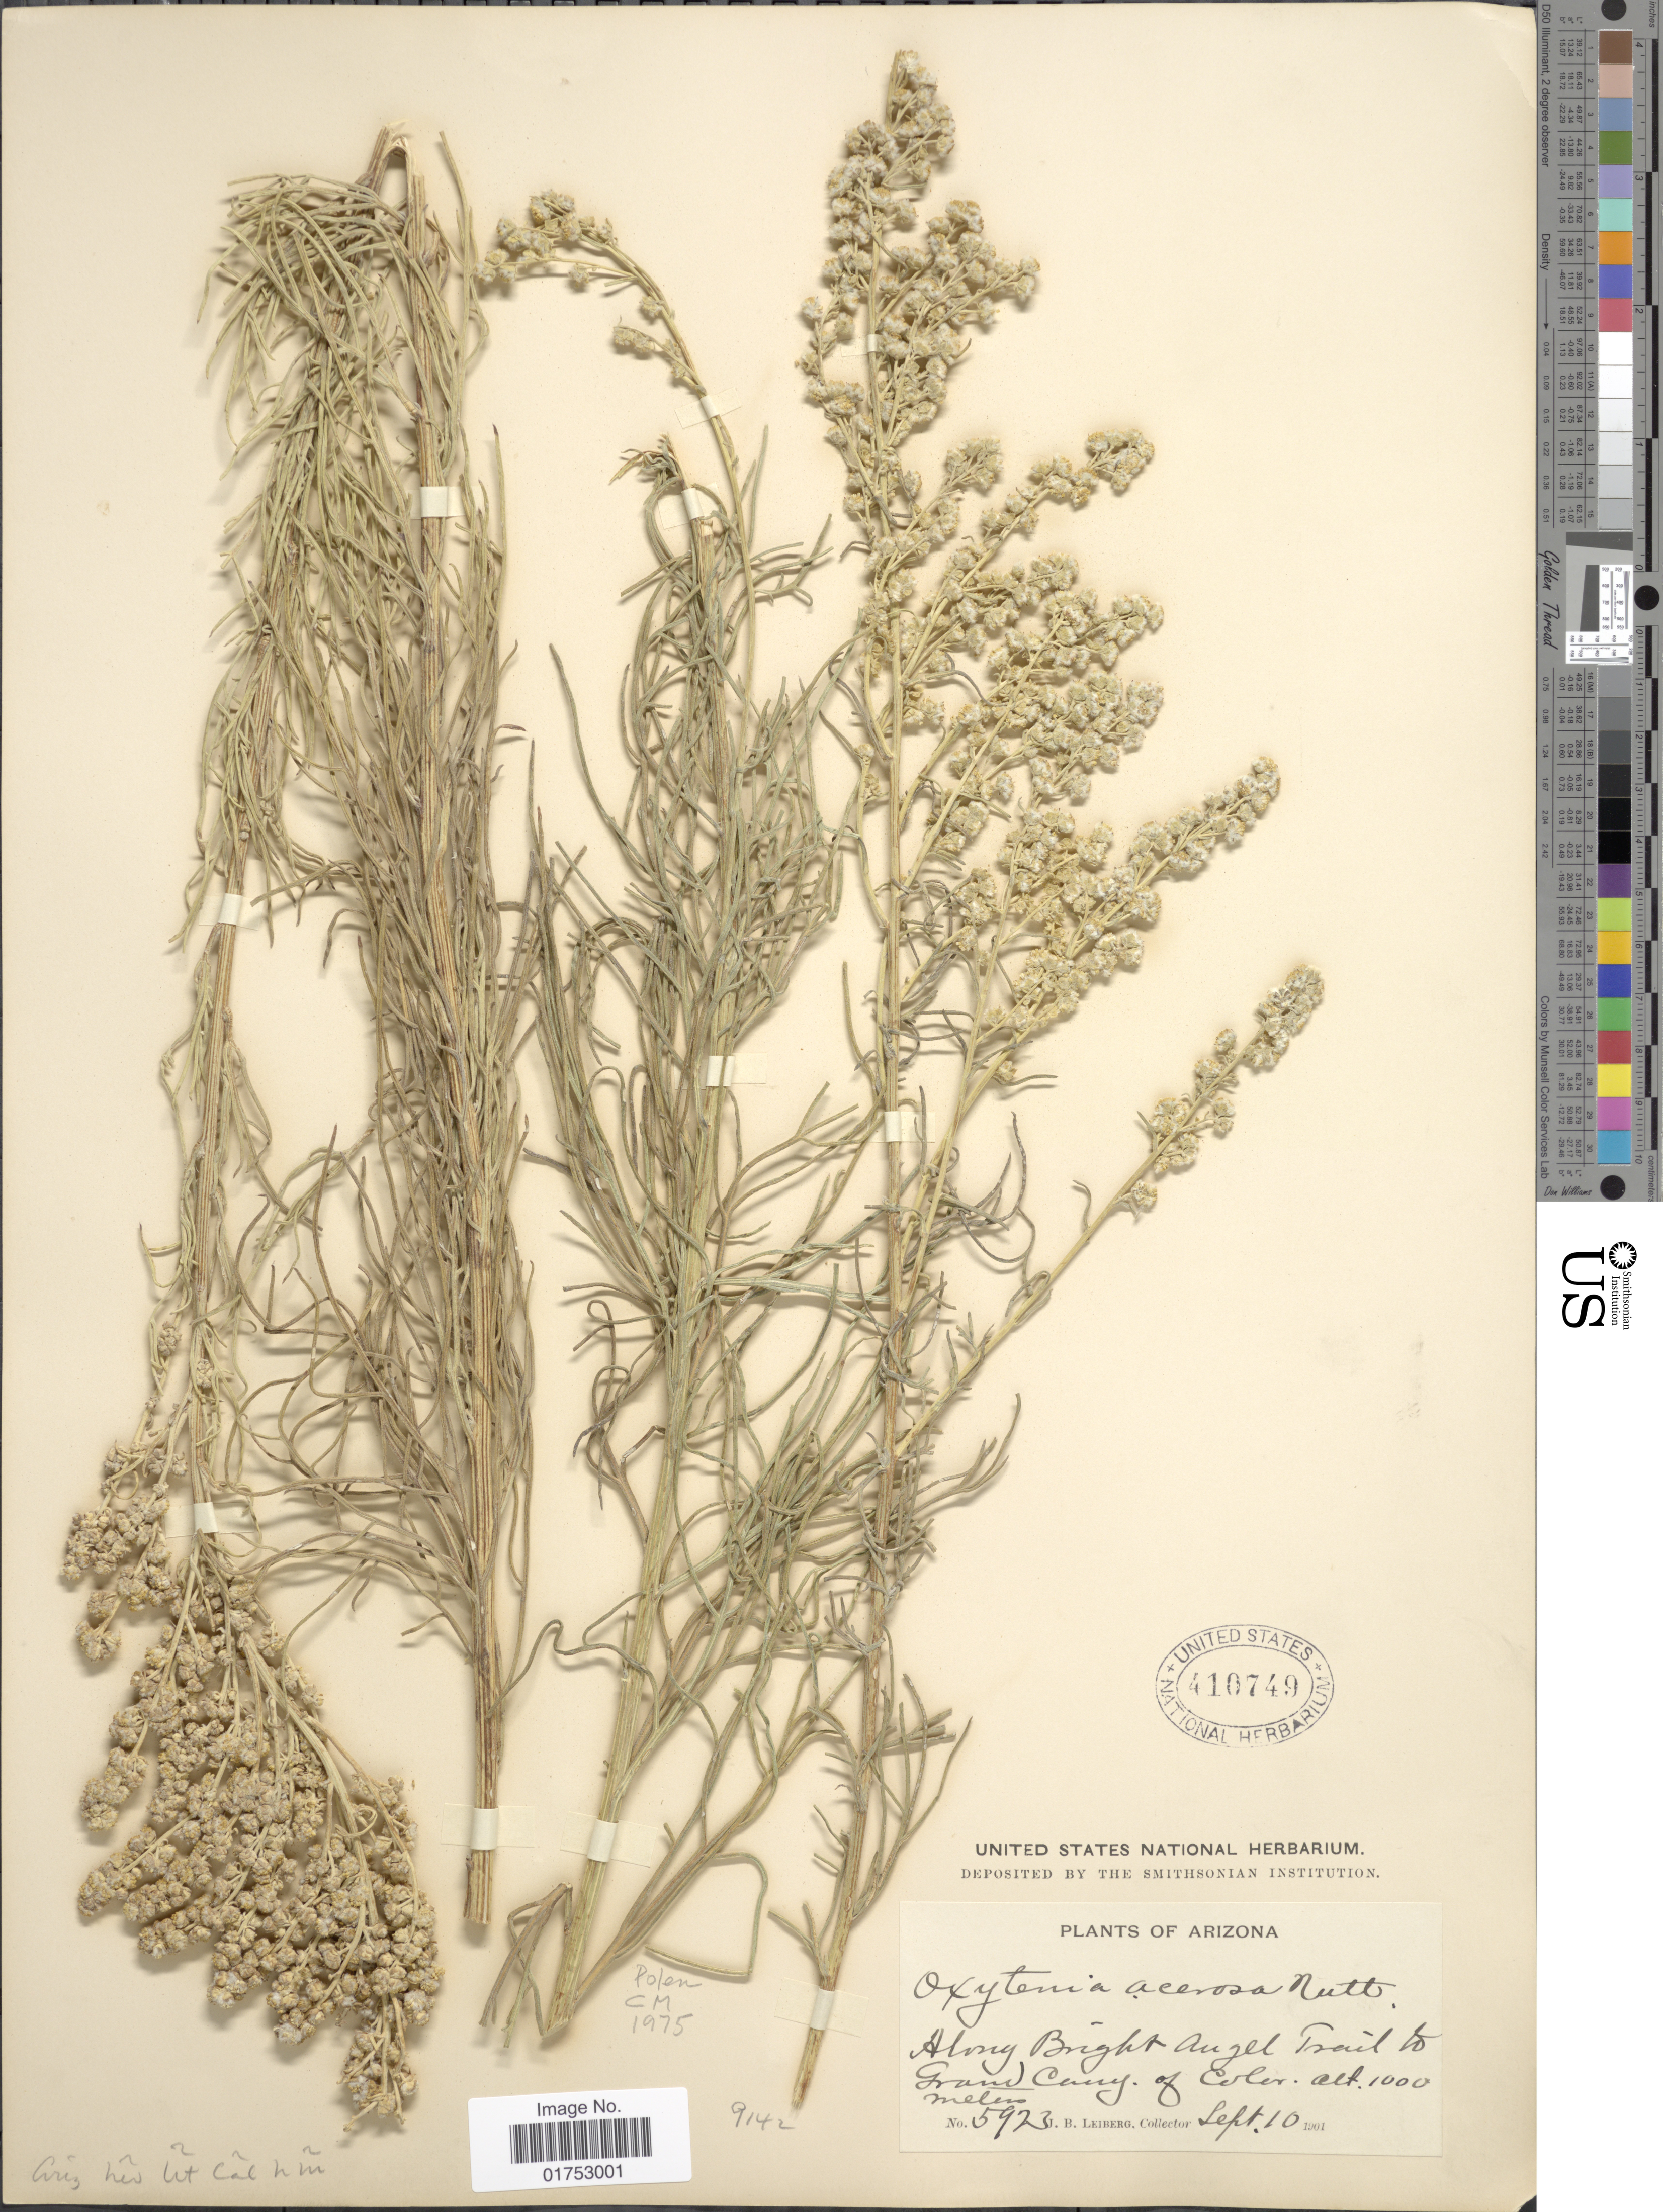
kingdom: Plantae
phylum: Tracheophyta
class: Magnoliopsida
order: Asterales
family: Asteraceae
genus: Oxytenia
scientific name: Oxytenia acerosa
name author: Nutt.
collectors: J. B. Leiberg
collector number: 5923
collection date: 1901-09-10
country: United States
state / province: Arizona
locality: Along Bright Angel Trail to Grand Canyon of Colorado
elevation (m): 1000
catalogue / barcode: US 410749